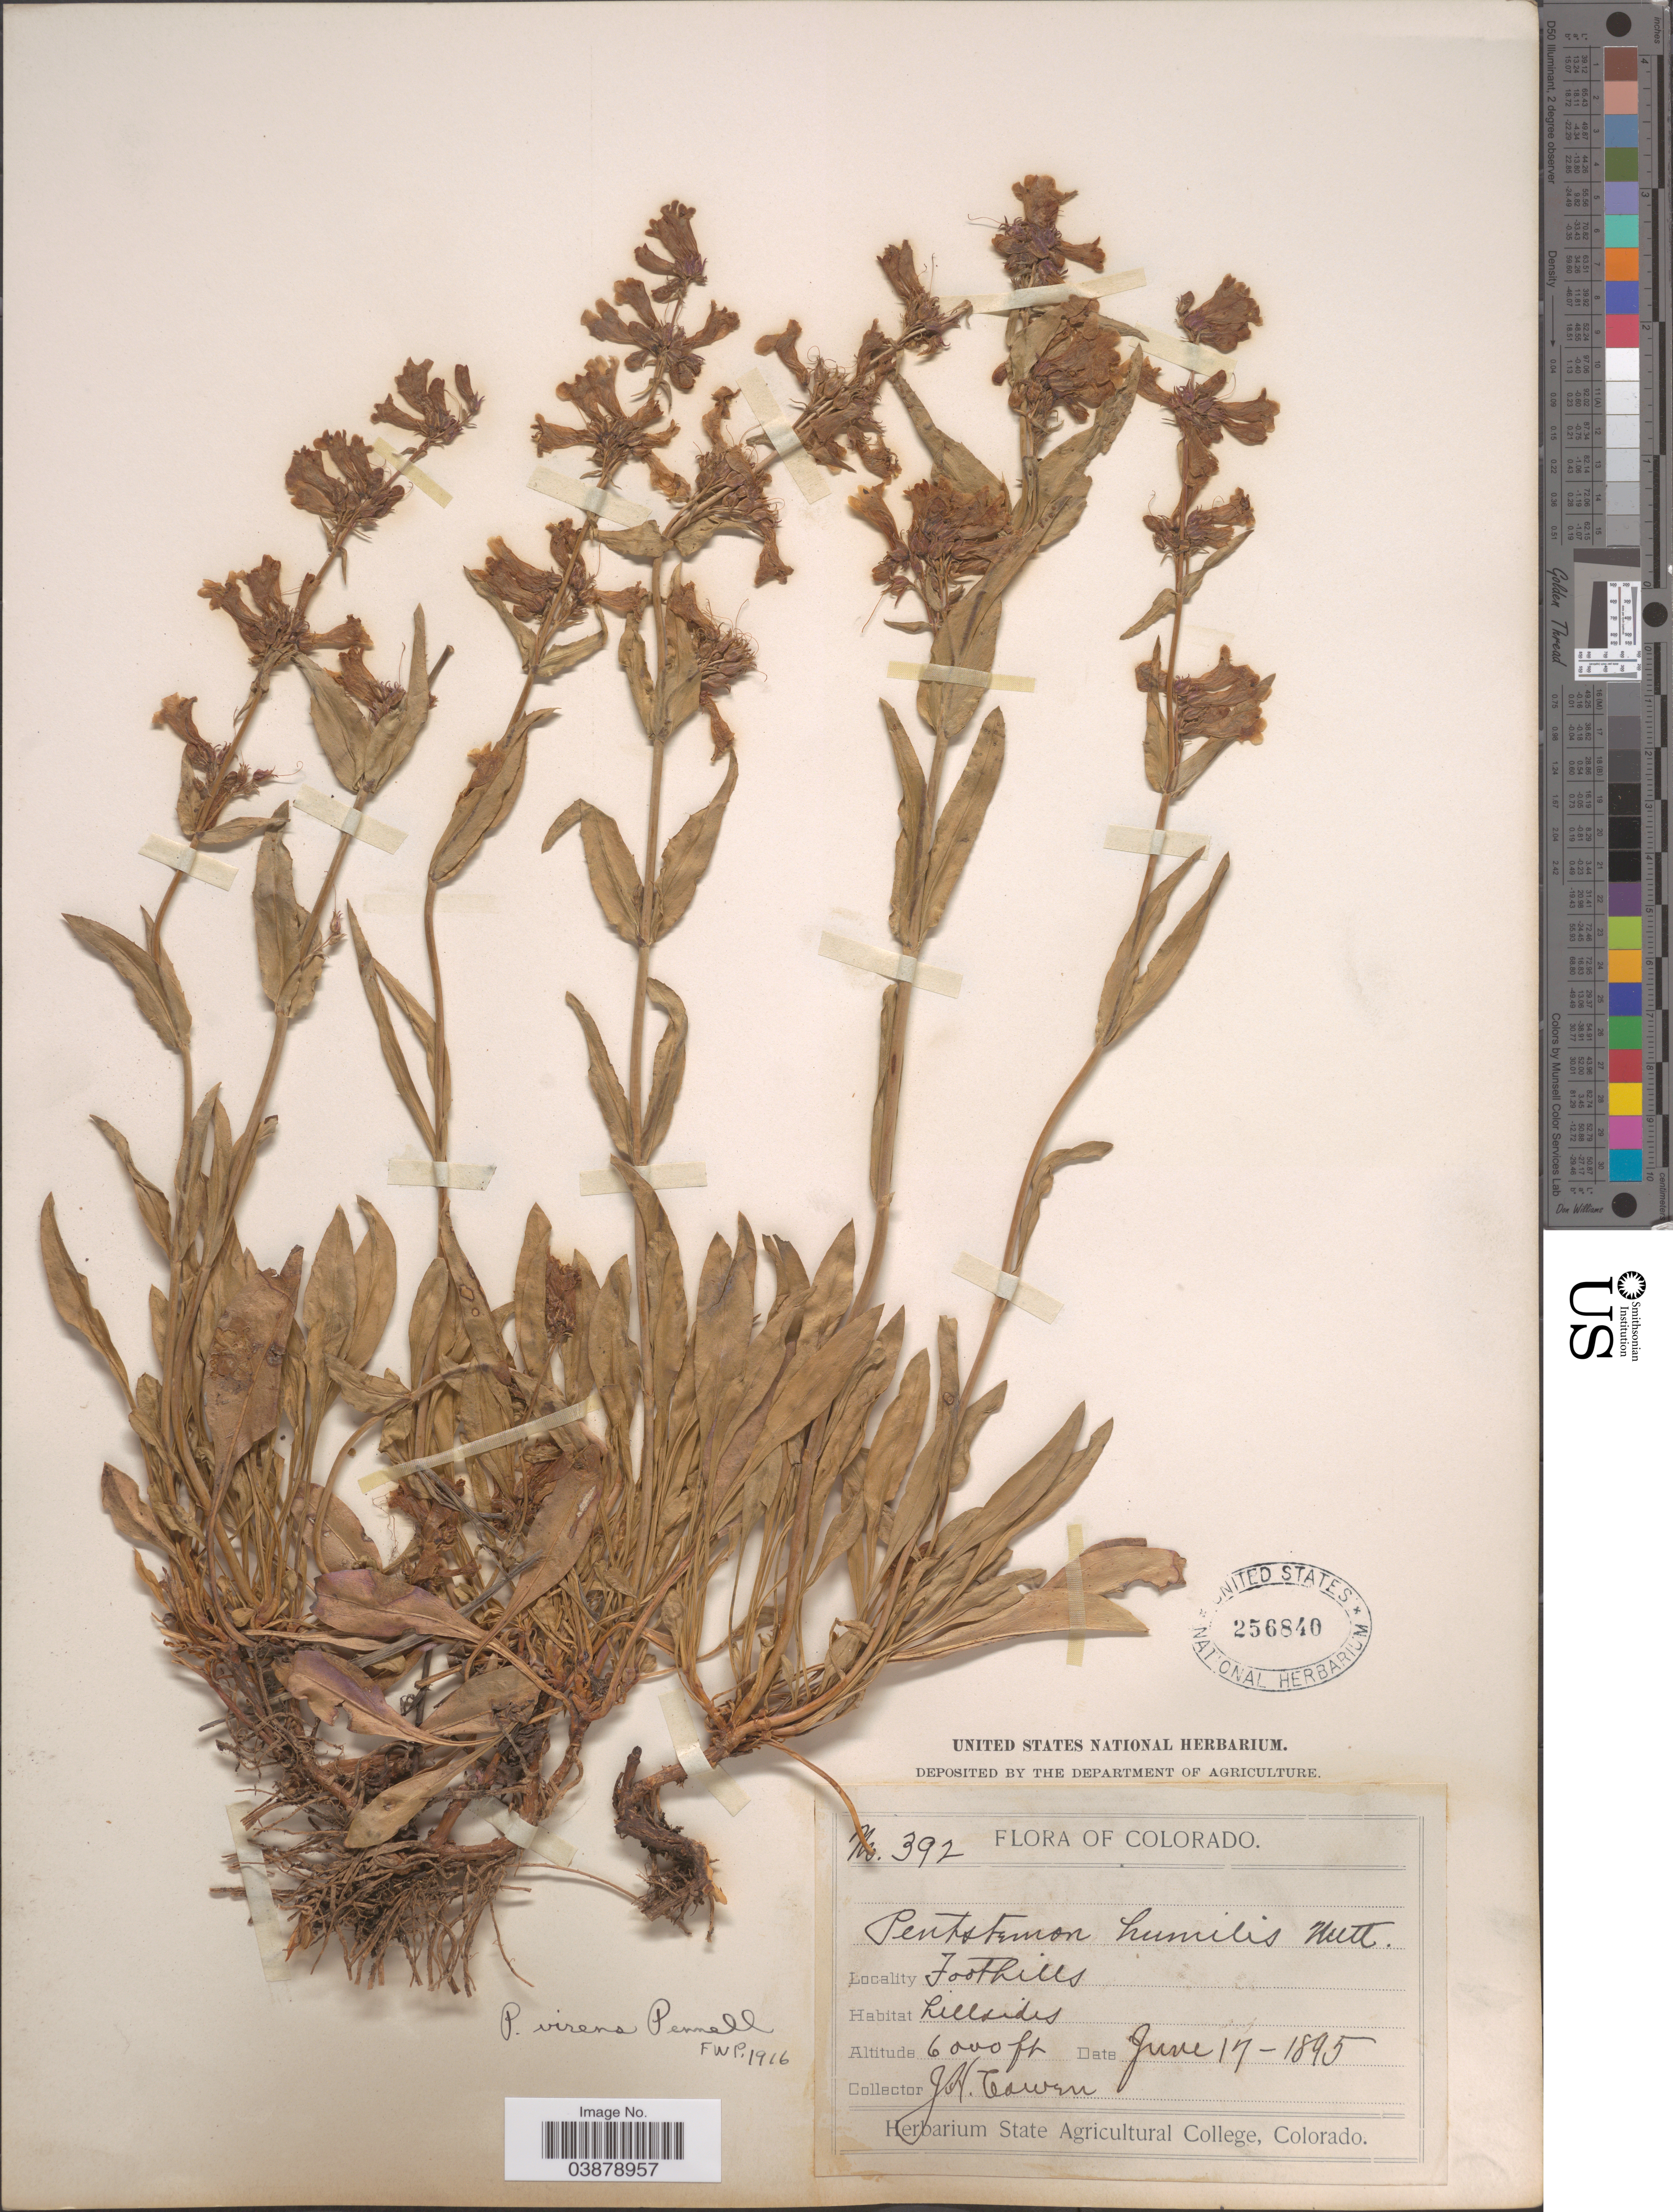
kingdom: Plantae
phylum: Tracheophyta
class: Magnoliopsida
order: Lamiales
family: Plantaginaceae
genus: Penstemon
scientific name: Penstemon virens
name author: Pennell ex Rydb.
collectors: J. H. Cowen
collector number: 392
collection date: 1895-06-17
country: United States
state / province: Colorado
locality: Foothills.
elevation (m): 1829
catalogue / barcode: US 256840